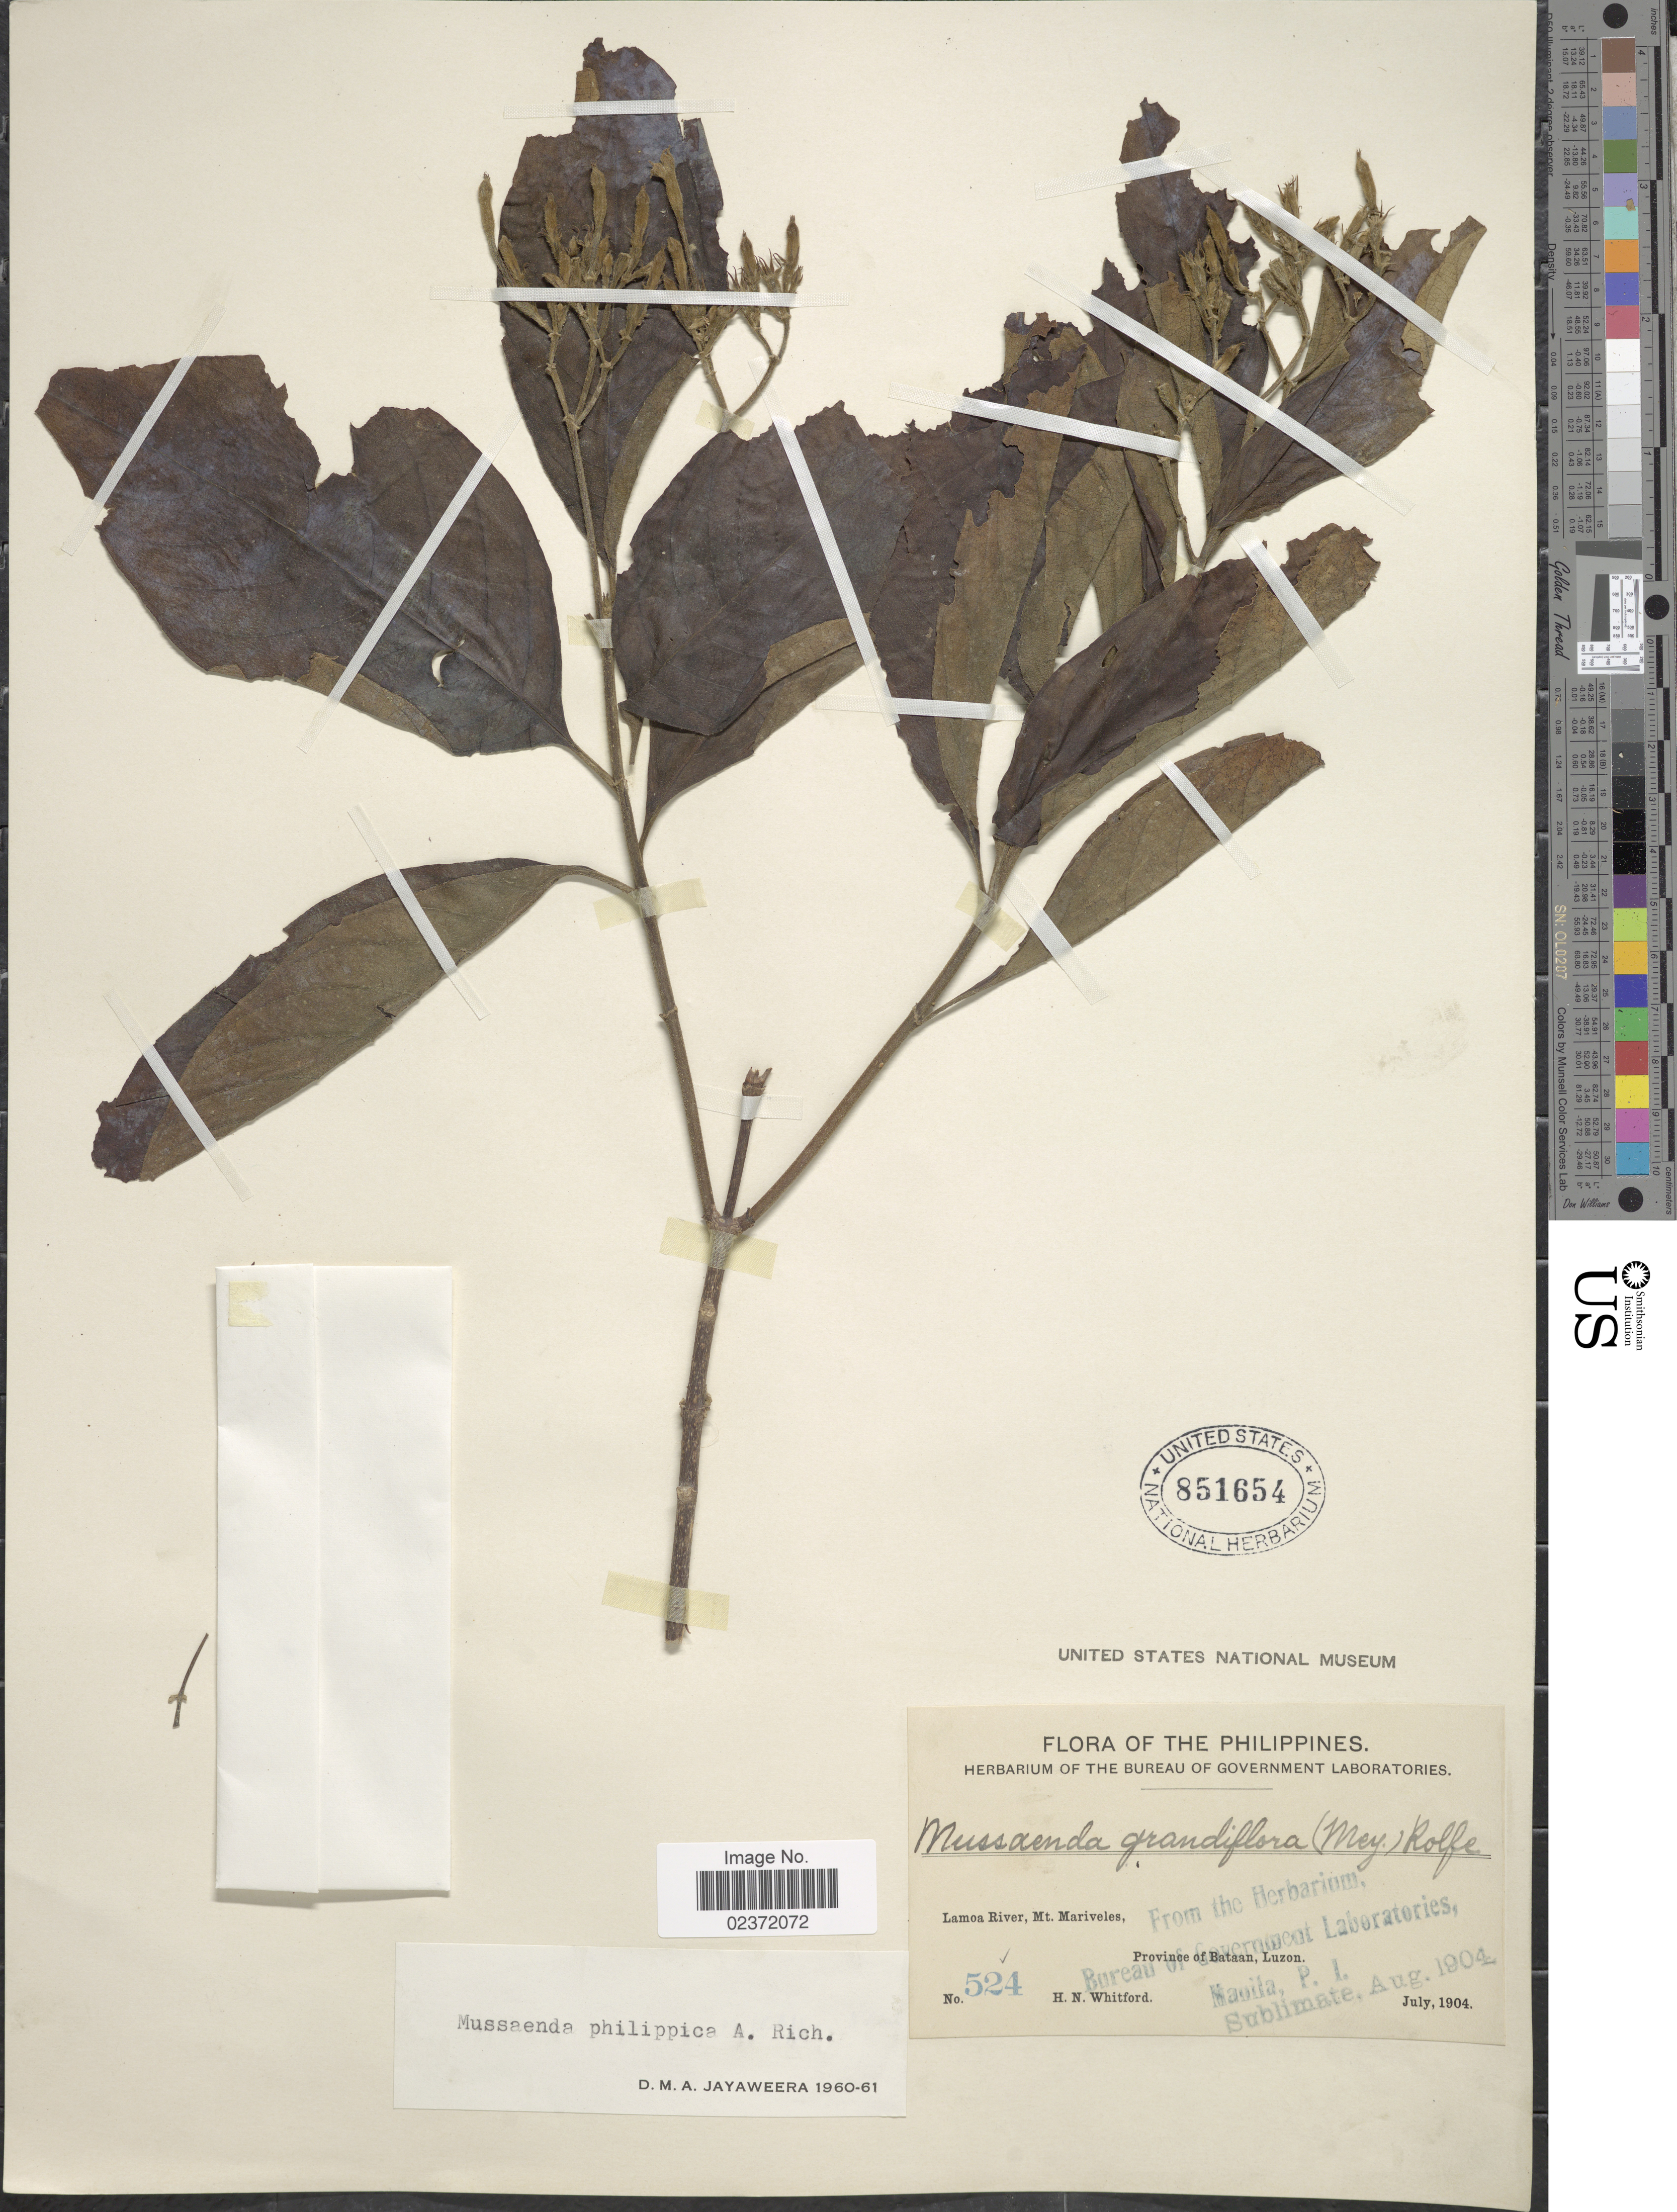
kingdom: Plantae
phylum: Tracheophyta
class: Magnoliopsida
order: Gentianales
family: Rubiaceae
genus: Mussaenda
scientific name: Mussaenda philippica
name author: A. Rich.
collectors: H. N. Whitford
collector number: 524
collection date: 1904-07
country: Philippines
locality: Lamao River, Mt. Mariveles, Province of Bataan, Luzon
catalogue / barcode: US 851654